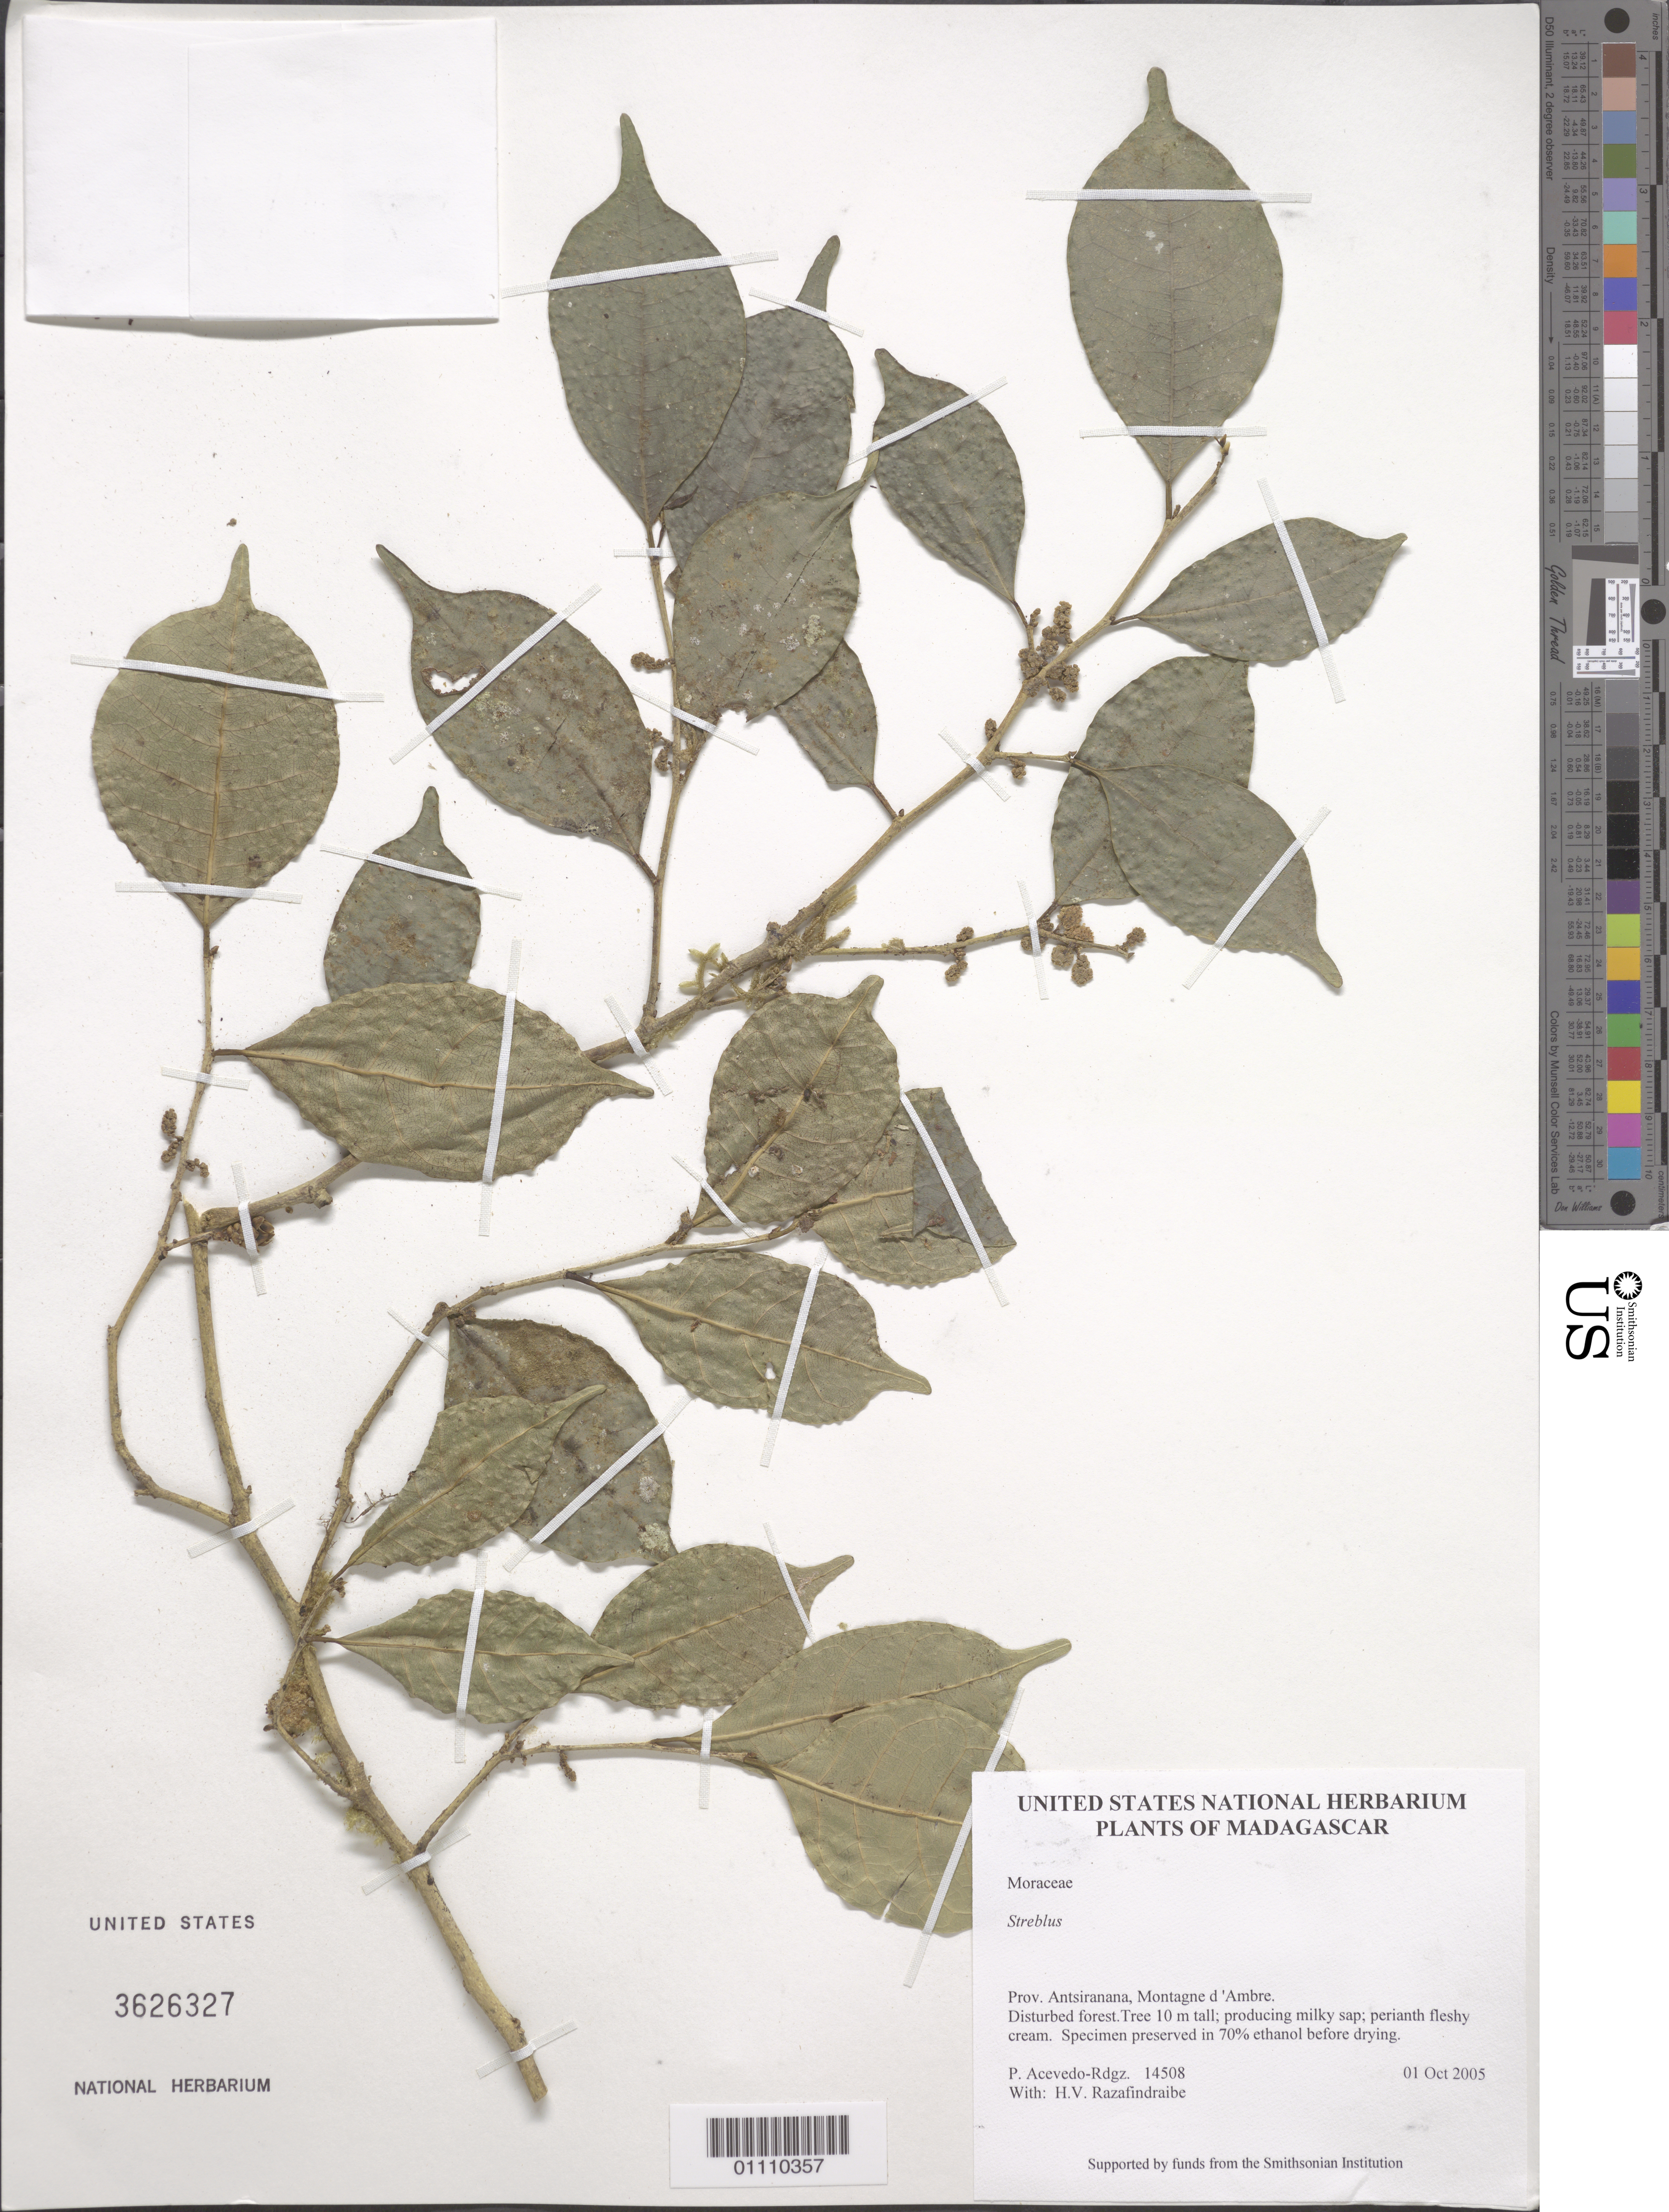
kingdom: Plantae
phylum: Tracheophyta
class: Magnoliopsida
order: Rosales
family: Moraceae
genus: Ampalis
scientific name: Ampalis sp.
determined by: Strong, Mark T., (BOT), Smithsonian Institution - National Museum of Natural History (UNITED STATES)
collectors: P. Acevedo-Rodr. & H. Razafindraibe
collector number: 14508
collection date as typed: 01 Oct 2005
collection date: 2005-10-01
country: Madagascar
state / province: Diana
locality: Prov. Antsiranana, Montagne d 'Ambre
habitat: Disturbed forest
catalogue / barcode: US 3626327